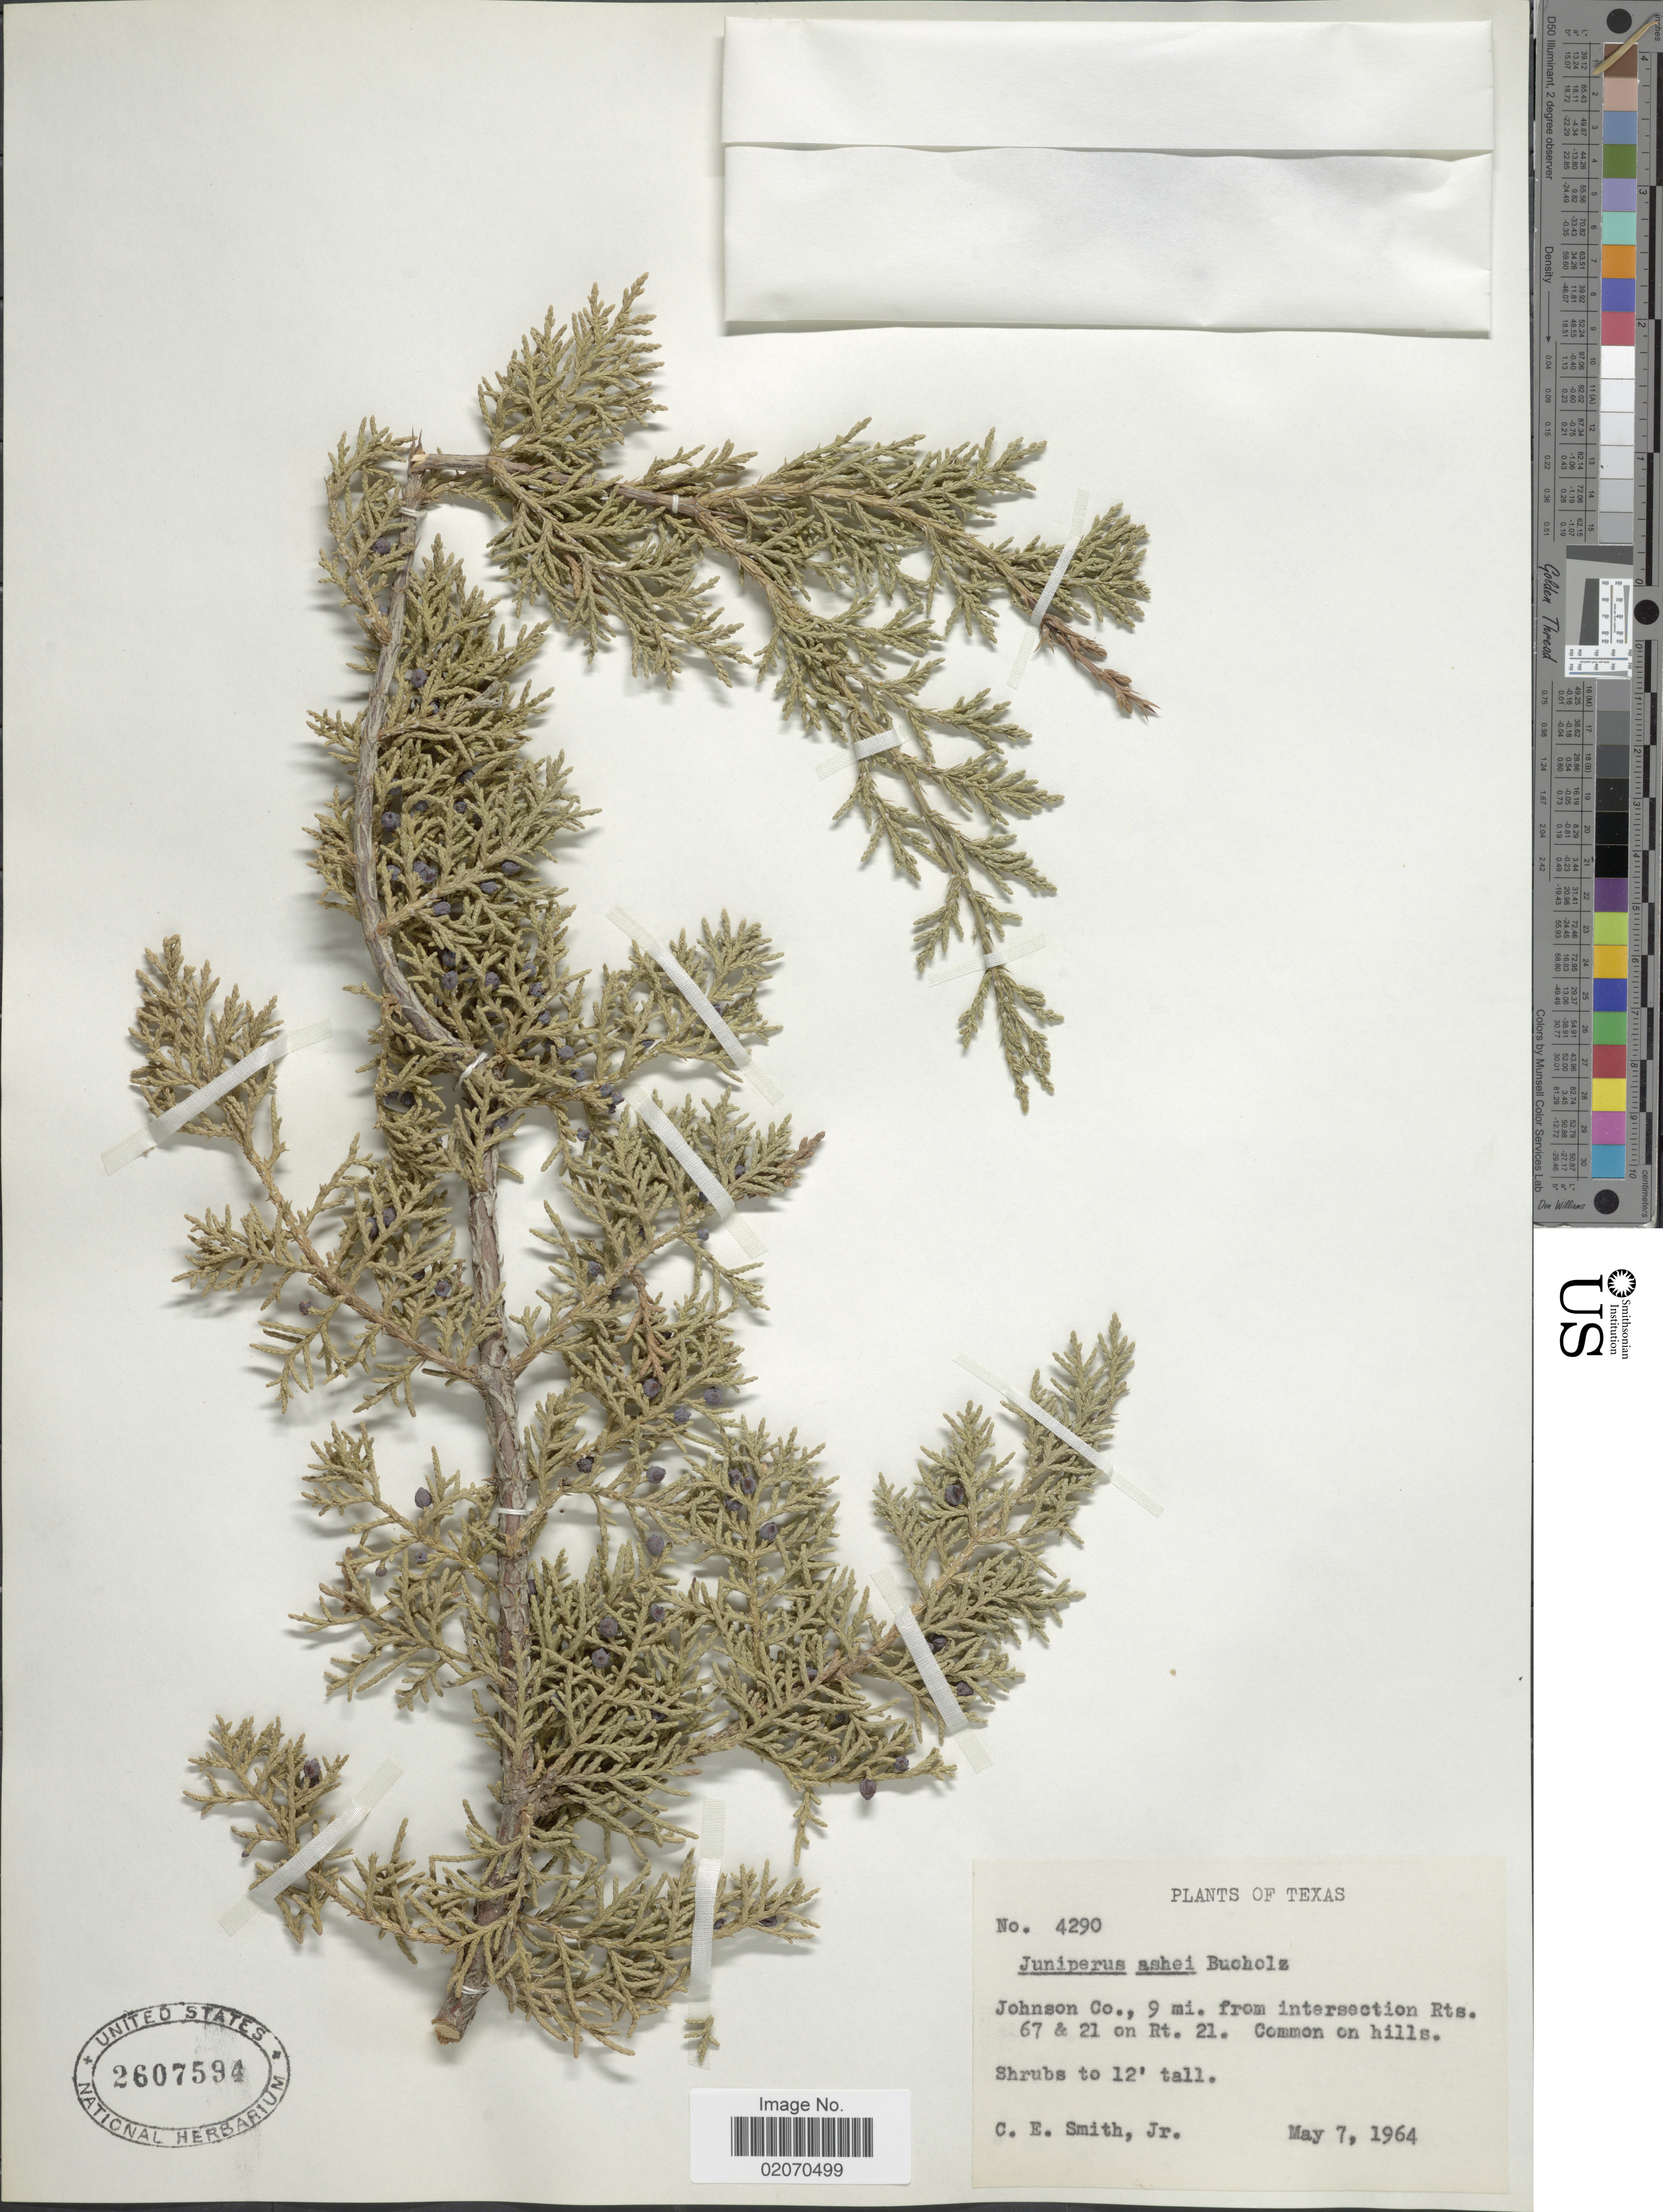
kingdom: Plantae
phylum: Tracheophyta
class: Pinopsida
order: Pinales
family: Cupressaceae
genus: Juniperus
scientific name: Juniperus ashei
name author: J. Buchholz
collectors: C. E. Smith Jr.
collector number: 4290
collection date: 1964-05-07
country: United States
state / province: Texas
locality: Johnson Co., 9 mi. from intersection Rts. 67 & 21 on Rt. 21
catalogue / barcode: US 2607594